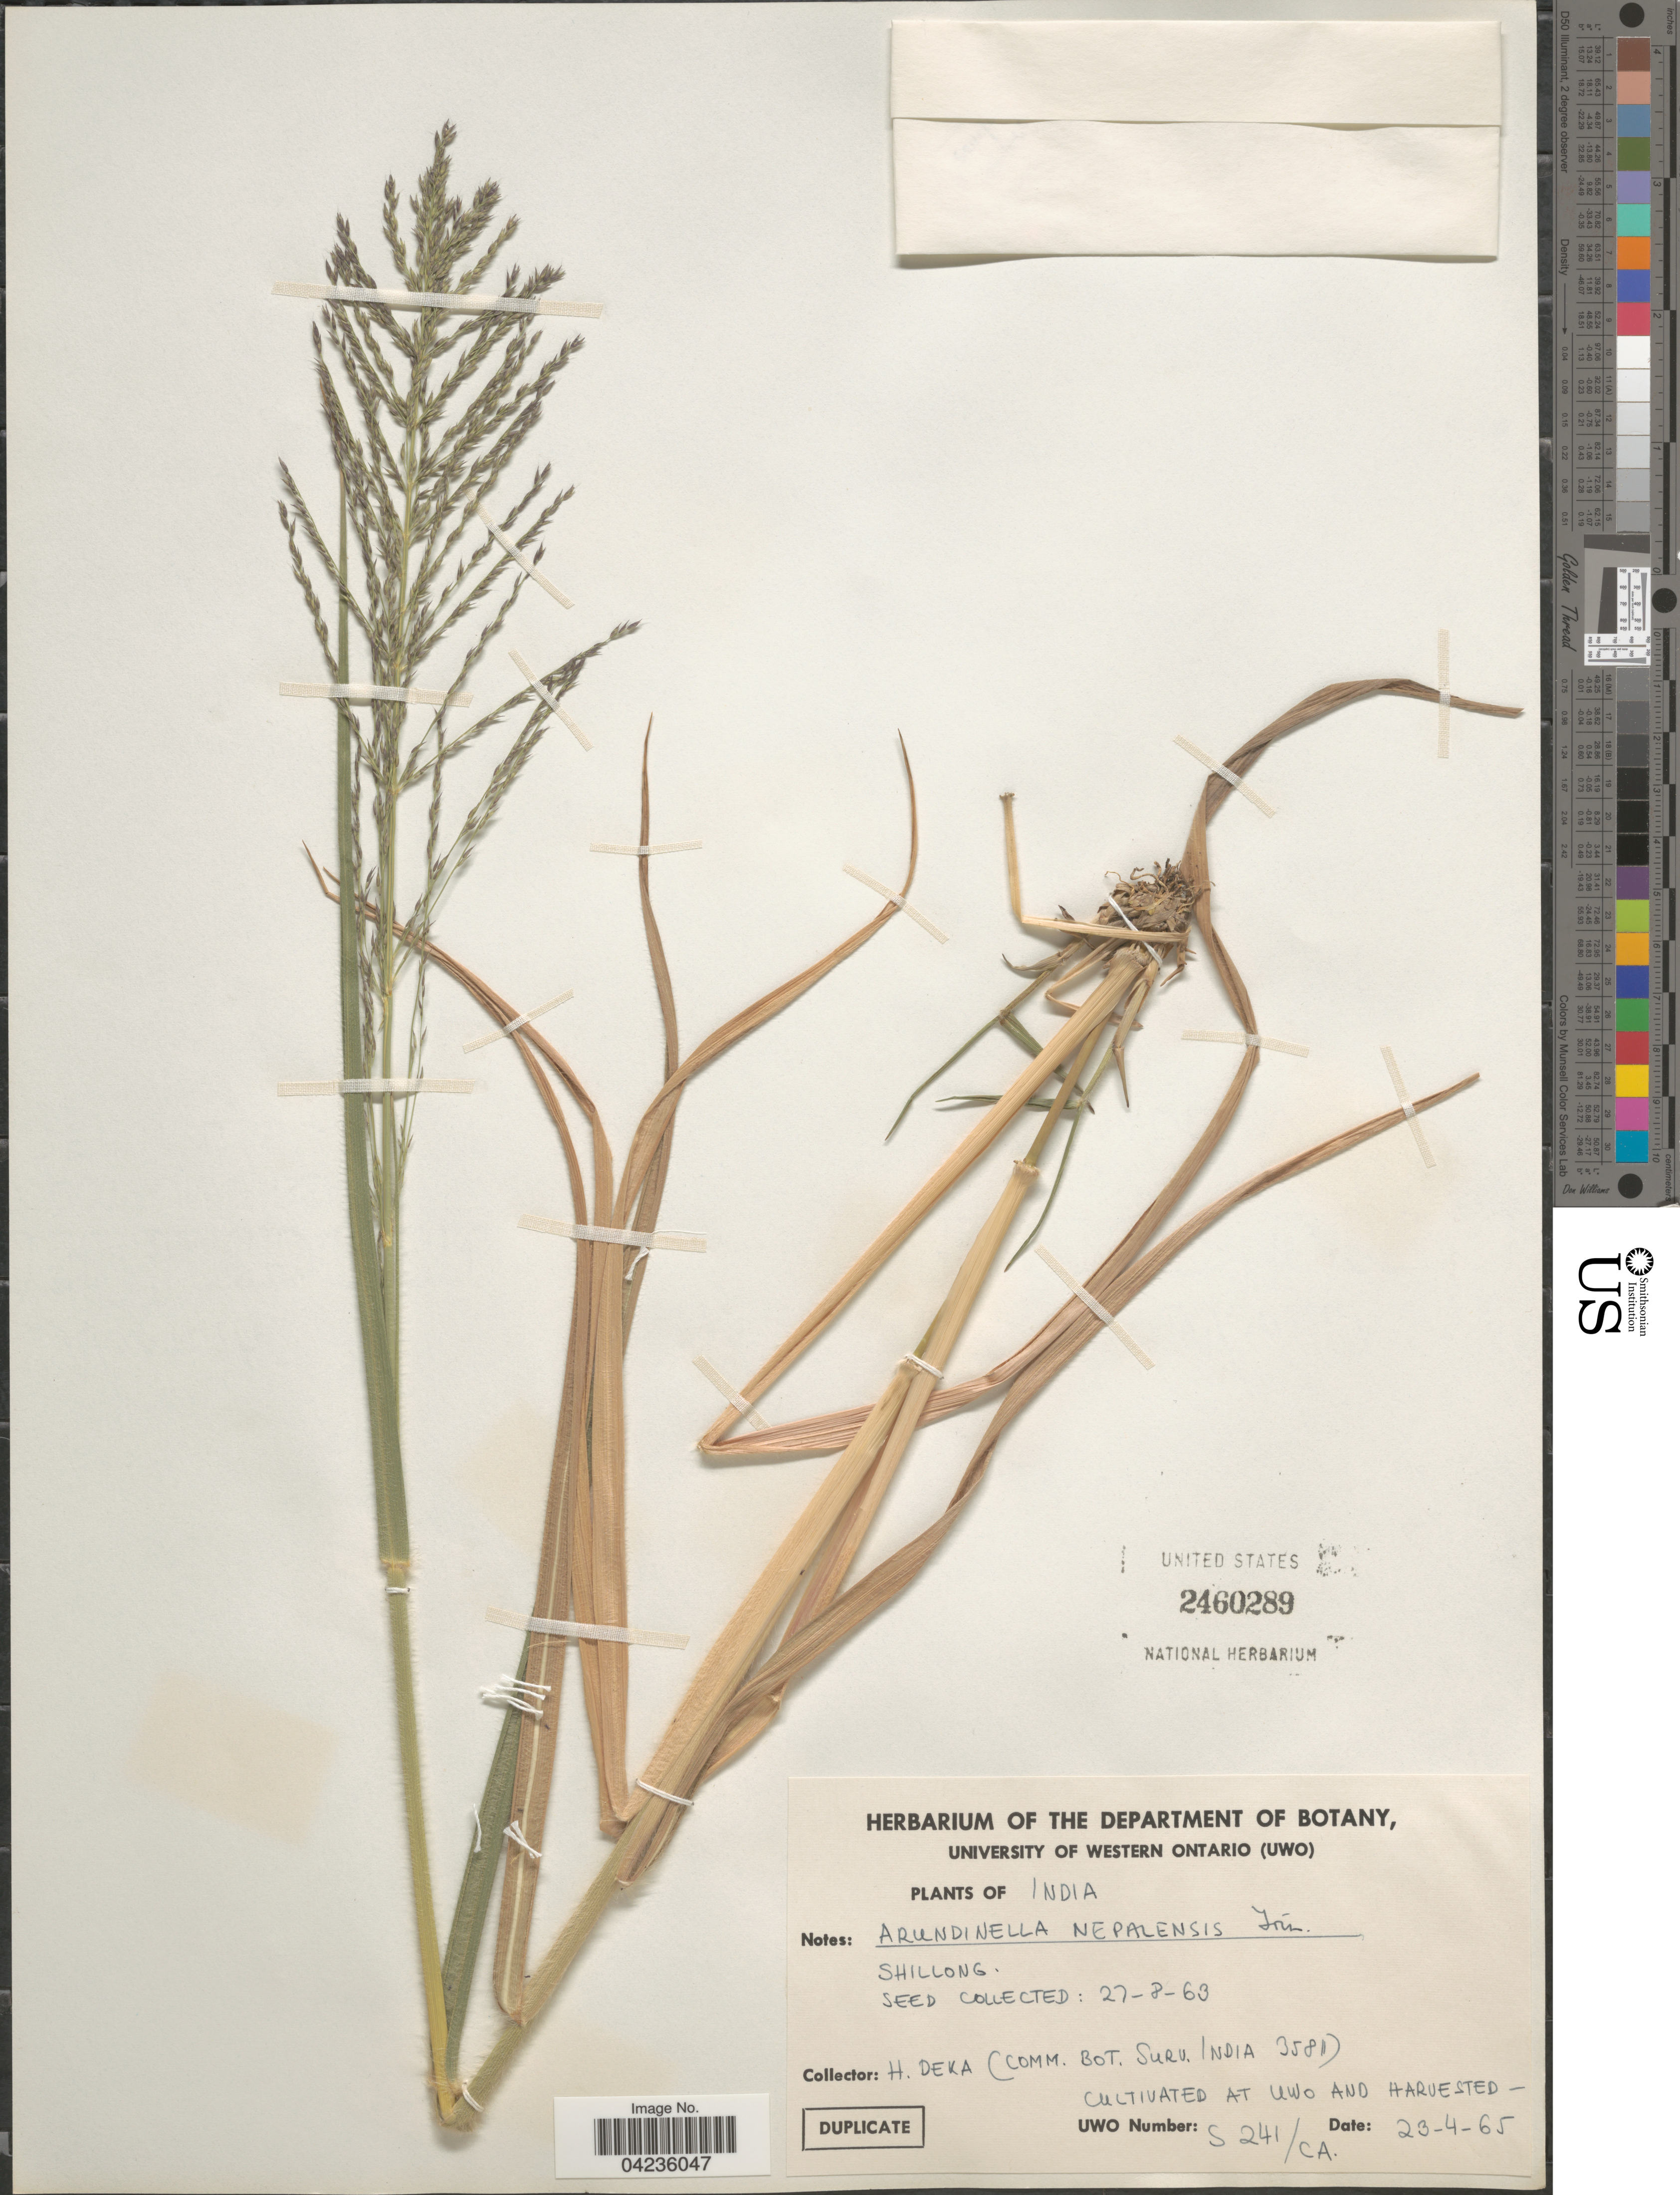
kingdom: Plantae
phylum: Tracheophyta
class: Liliopsida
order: Poales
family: Poaceae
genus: Arundinella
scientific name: Arundinella nepalensis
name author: Trin.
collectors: H. Deka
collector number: S241/CA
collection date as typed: Transcribed d/m/y: 23/4/65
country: Canada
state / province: Ontario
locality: At UWO.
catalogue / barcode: US 2460289